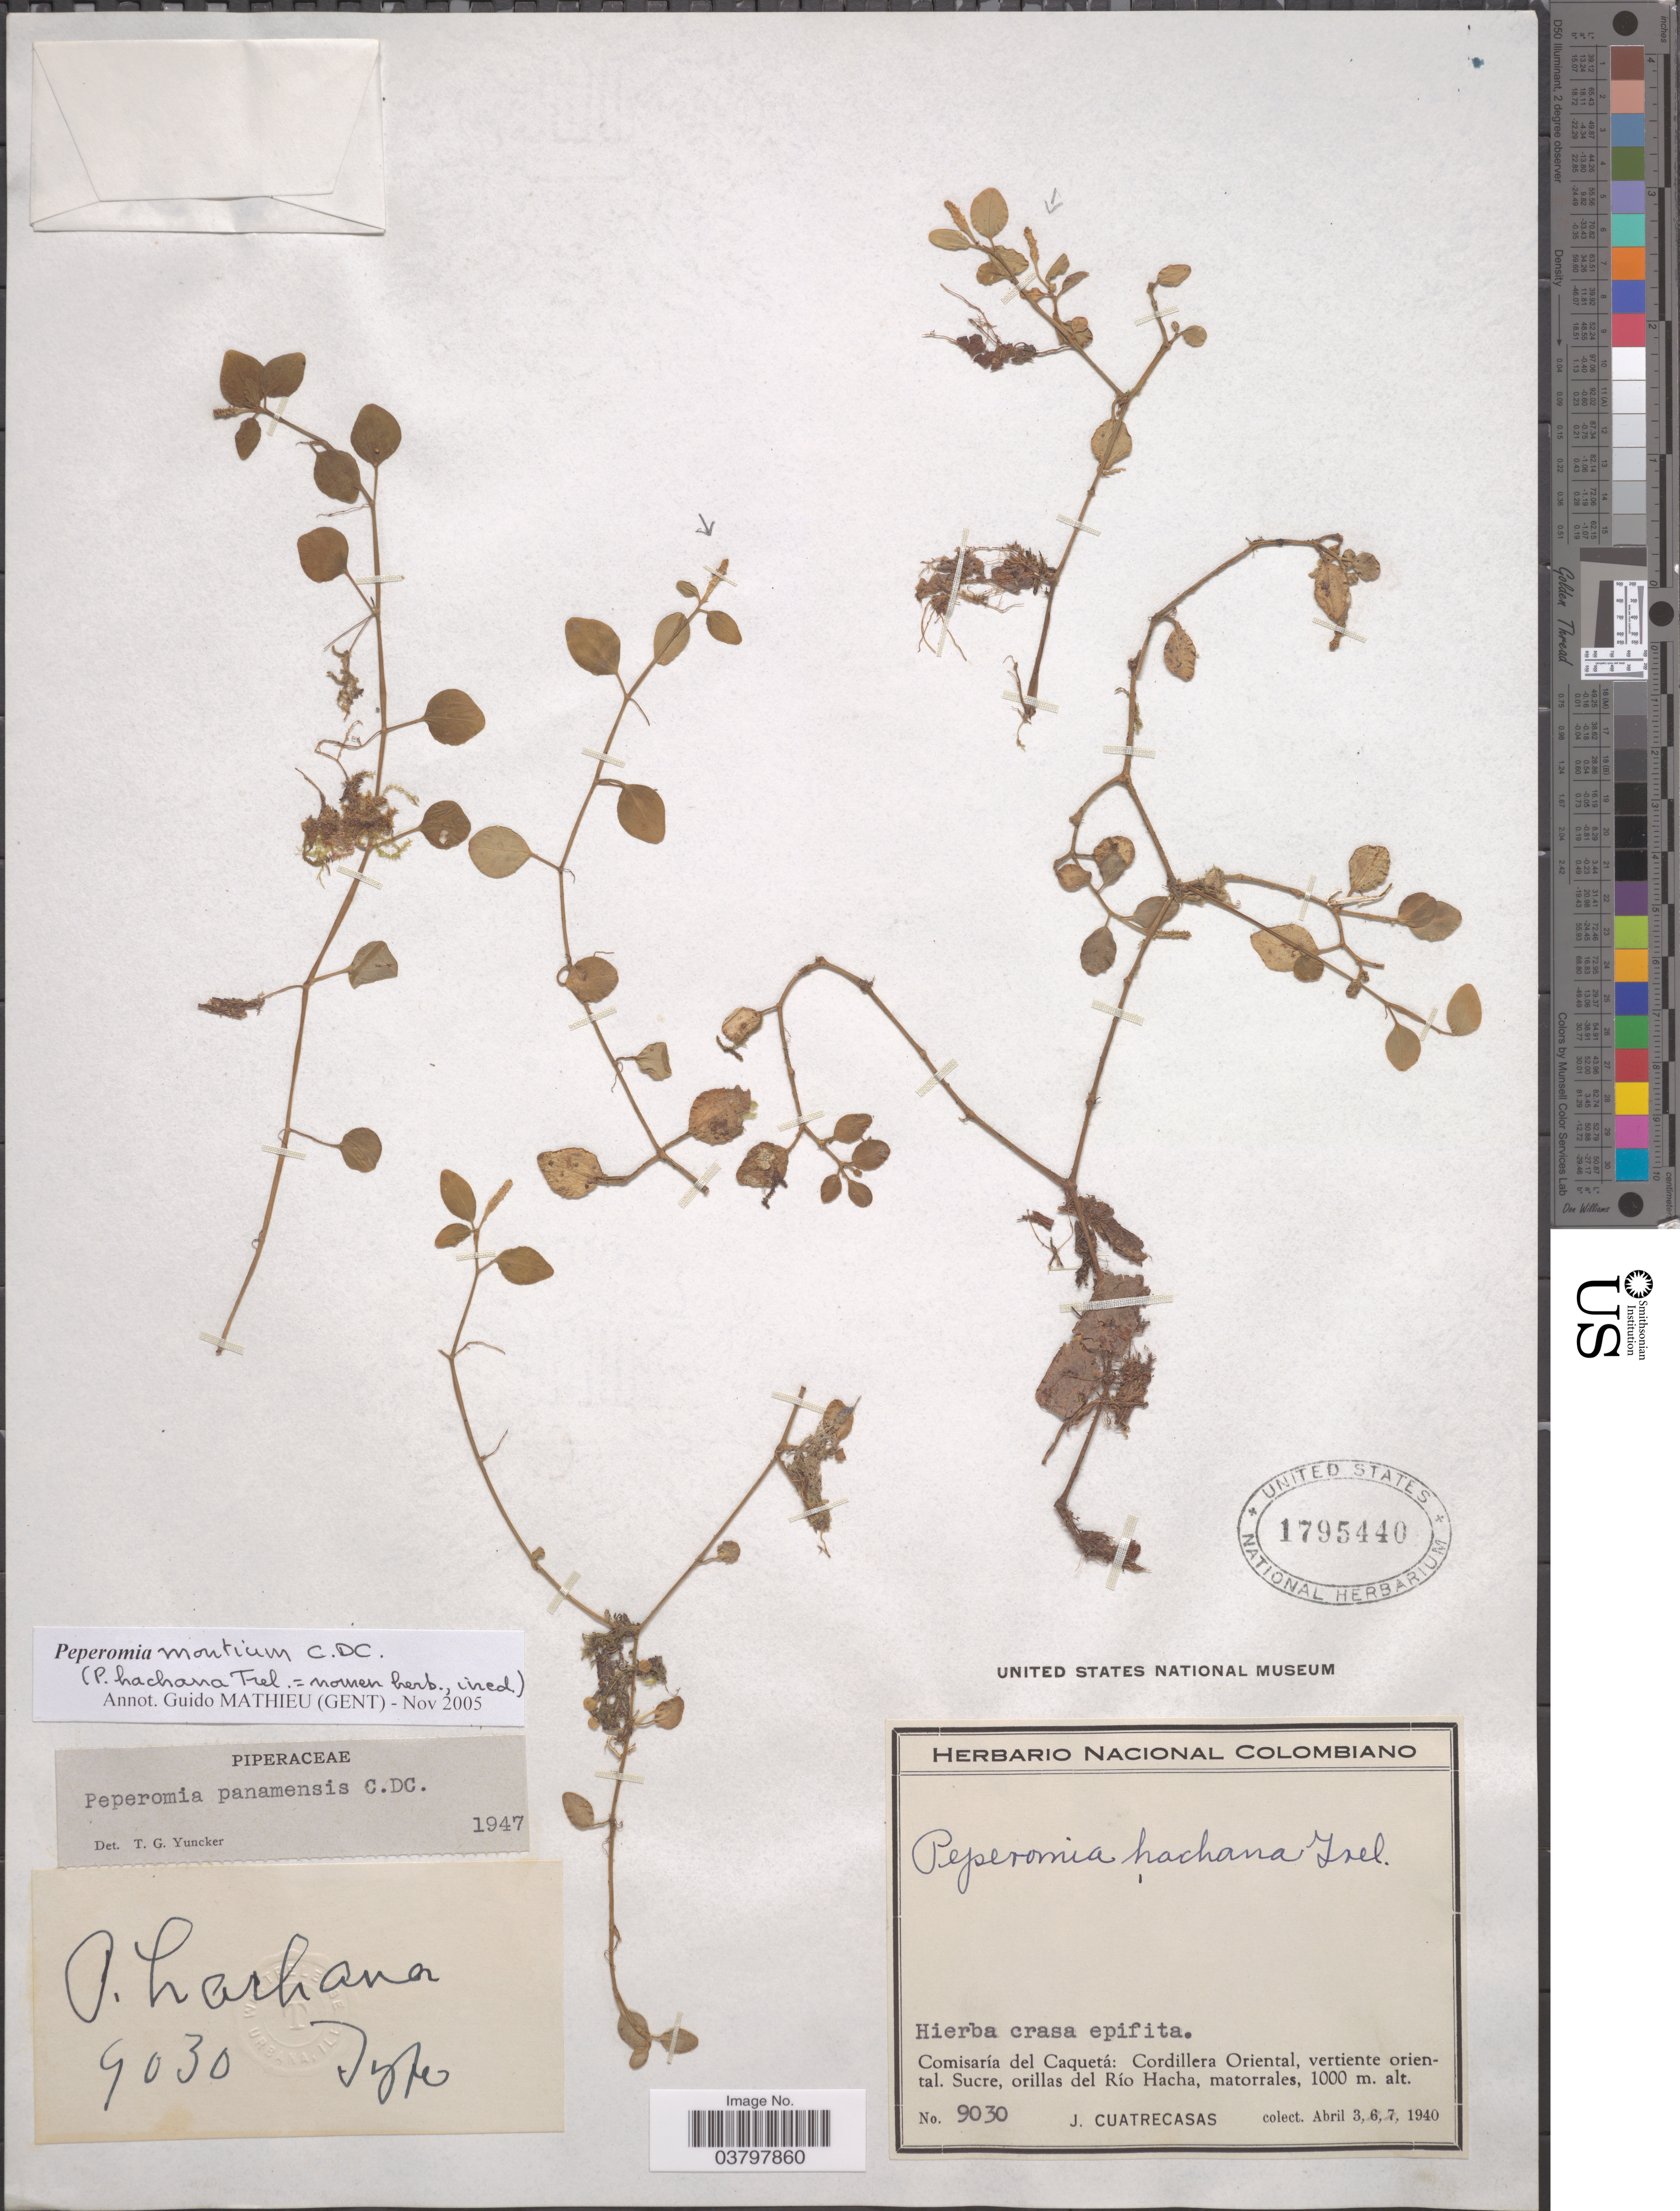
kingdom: Plantae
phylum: Tracheophyta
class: Magnoliopsida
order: Piperales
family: Piperaceae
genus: Peperomia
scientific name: Peperomia montium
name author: C. DC.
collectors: J. Cuatrecasas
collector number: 9030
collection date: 1940-04-03/1940-04-07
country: Colombia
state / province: Caquetá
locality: Comisaría del Caquetá: Cordillera Oriental, vertiente oriental. Sucre, orillas del Río Hacha.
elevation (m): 1000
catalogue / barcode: US 1795440